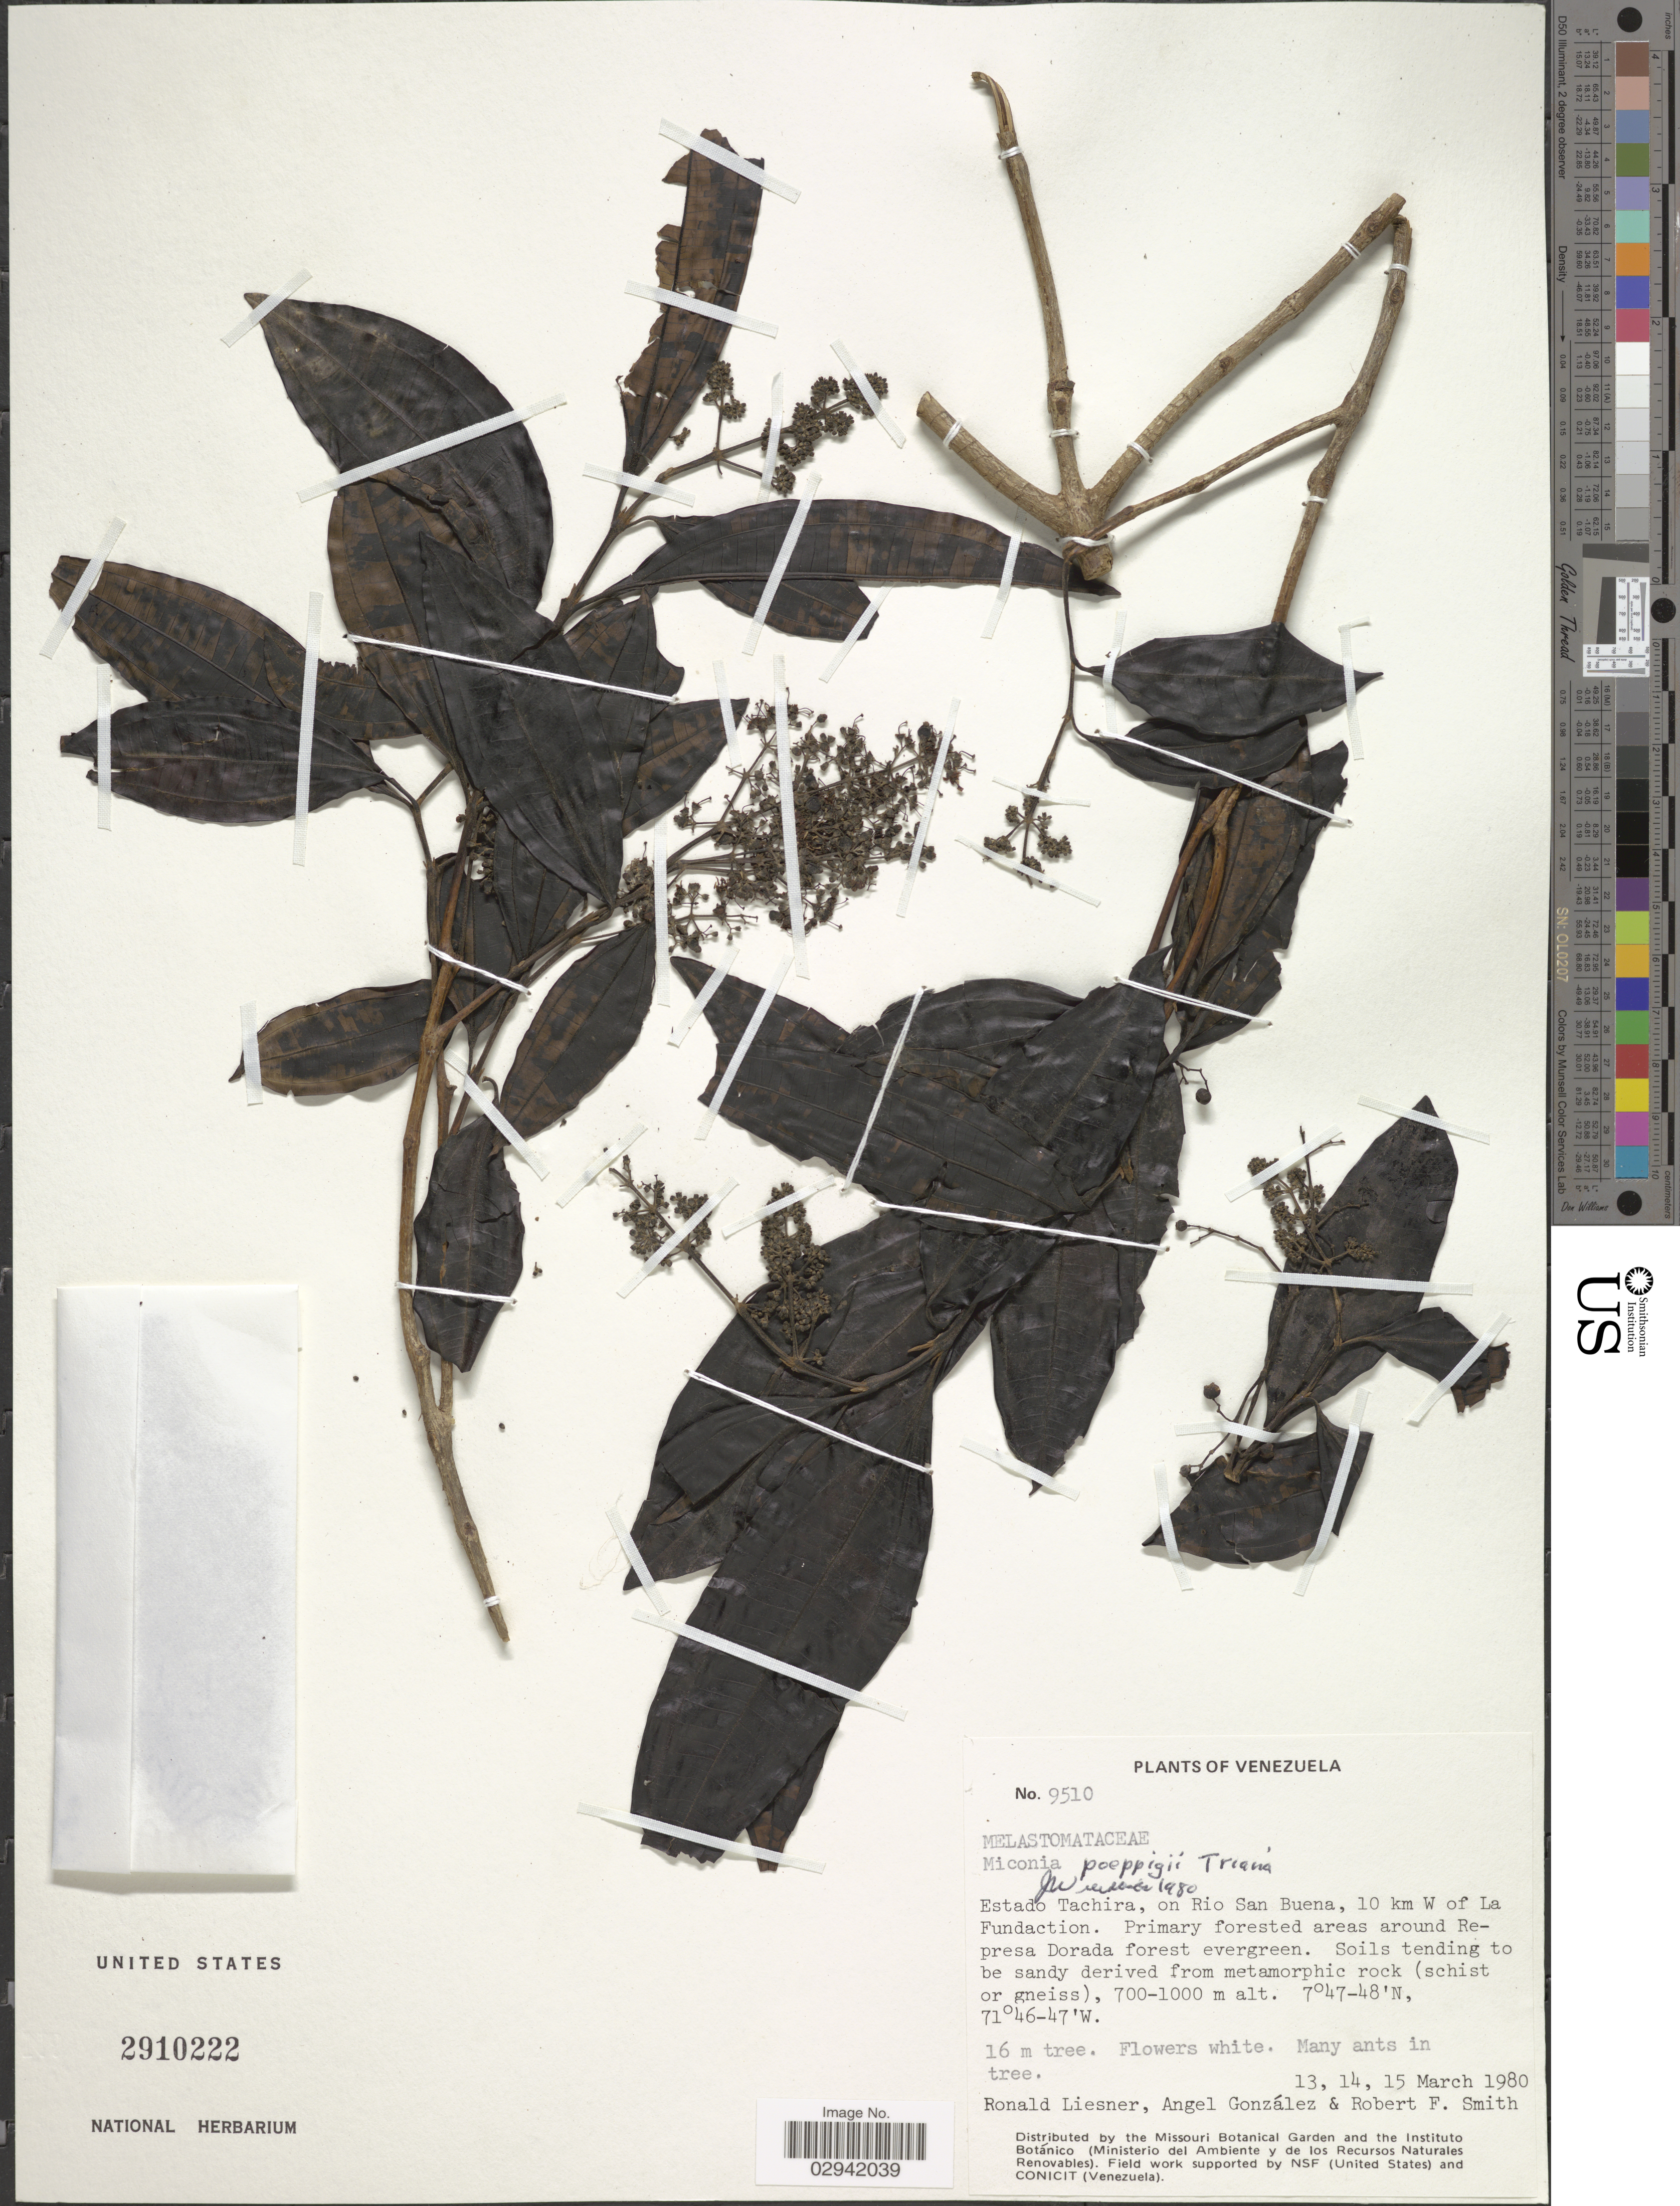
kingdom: Plantae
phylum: Tracheophyta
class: Magnoliopsida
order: Myrtales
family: Melastomataceae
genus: Miconia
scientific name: Miconia poeppigii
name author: Triana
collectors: R. L. Liesner, A. C. González & R. F. Smith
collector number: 9510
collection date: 1980-03-13/1980-03-15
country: Venezuela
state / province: Tachira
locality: On Rio San Buena, 10 km W of La Fundaction.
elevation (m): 700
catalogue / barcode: US 2910222